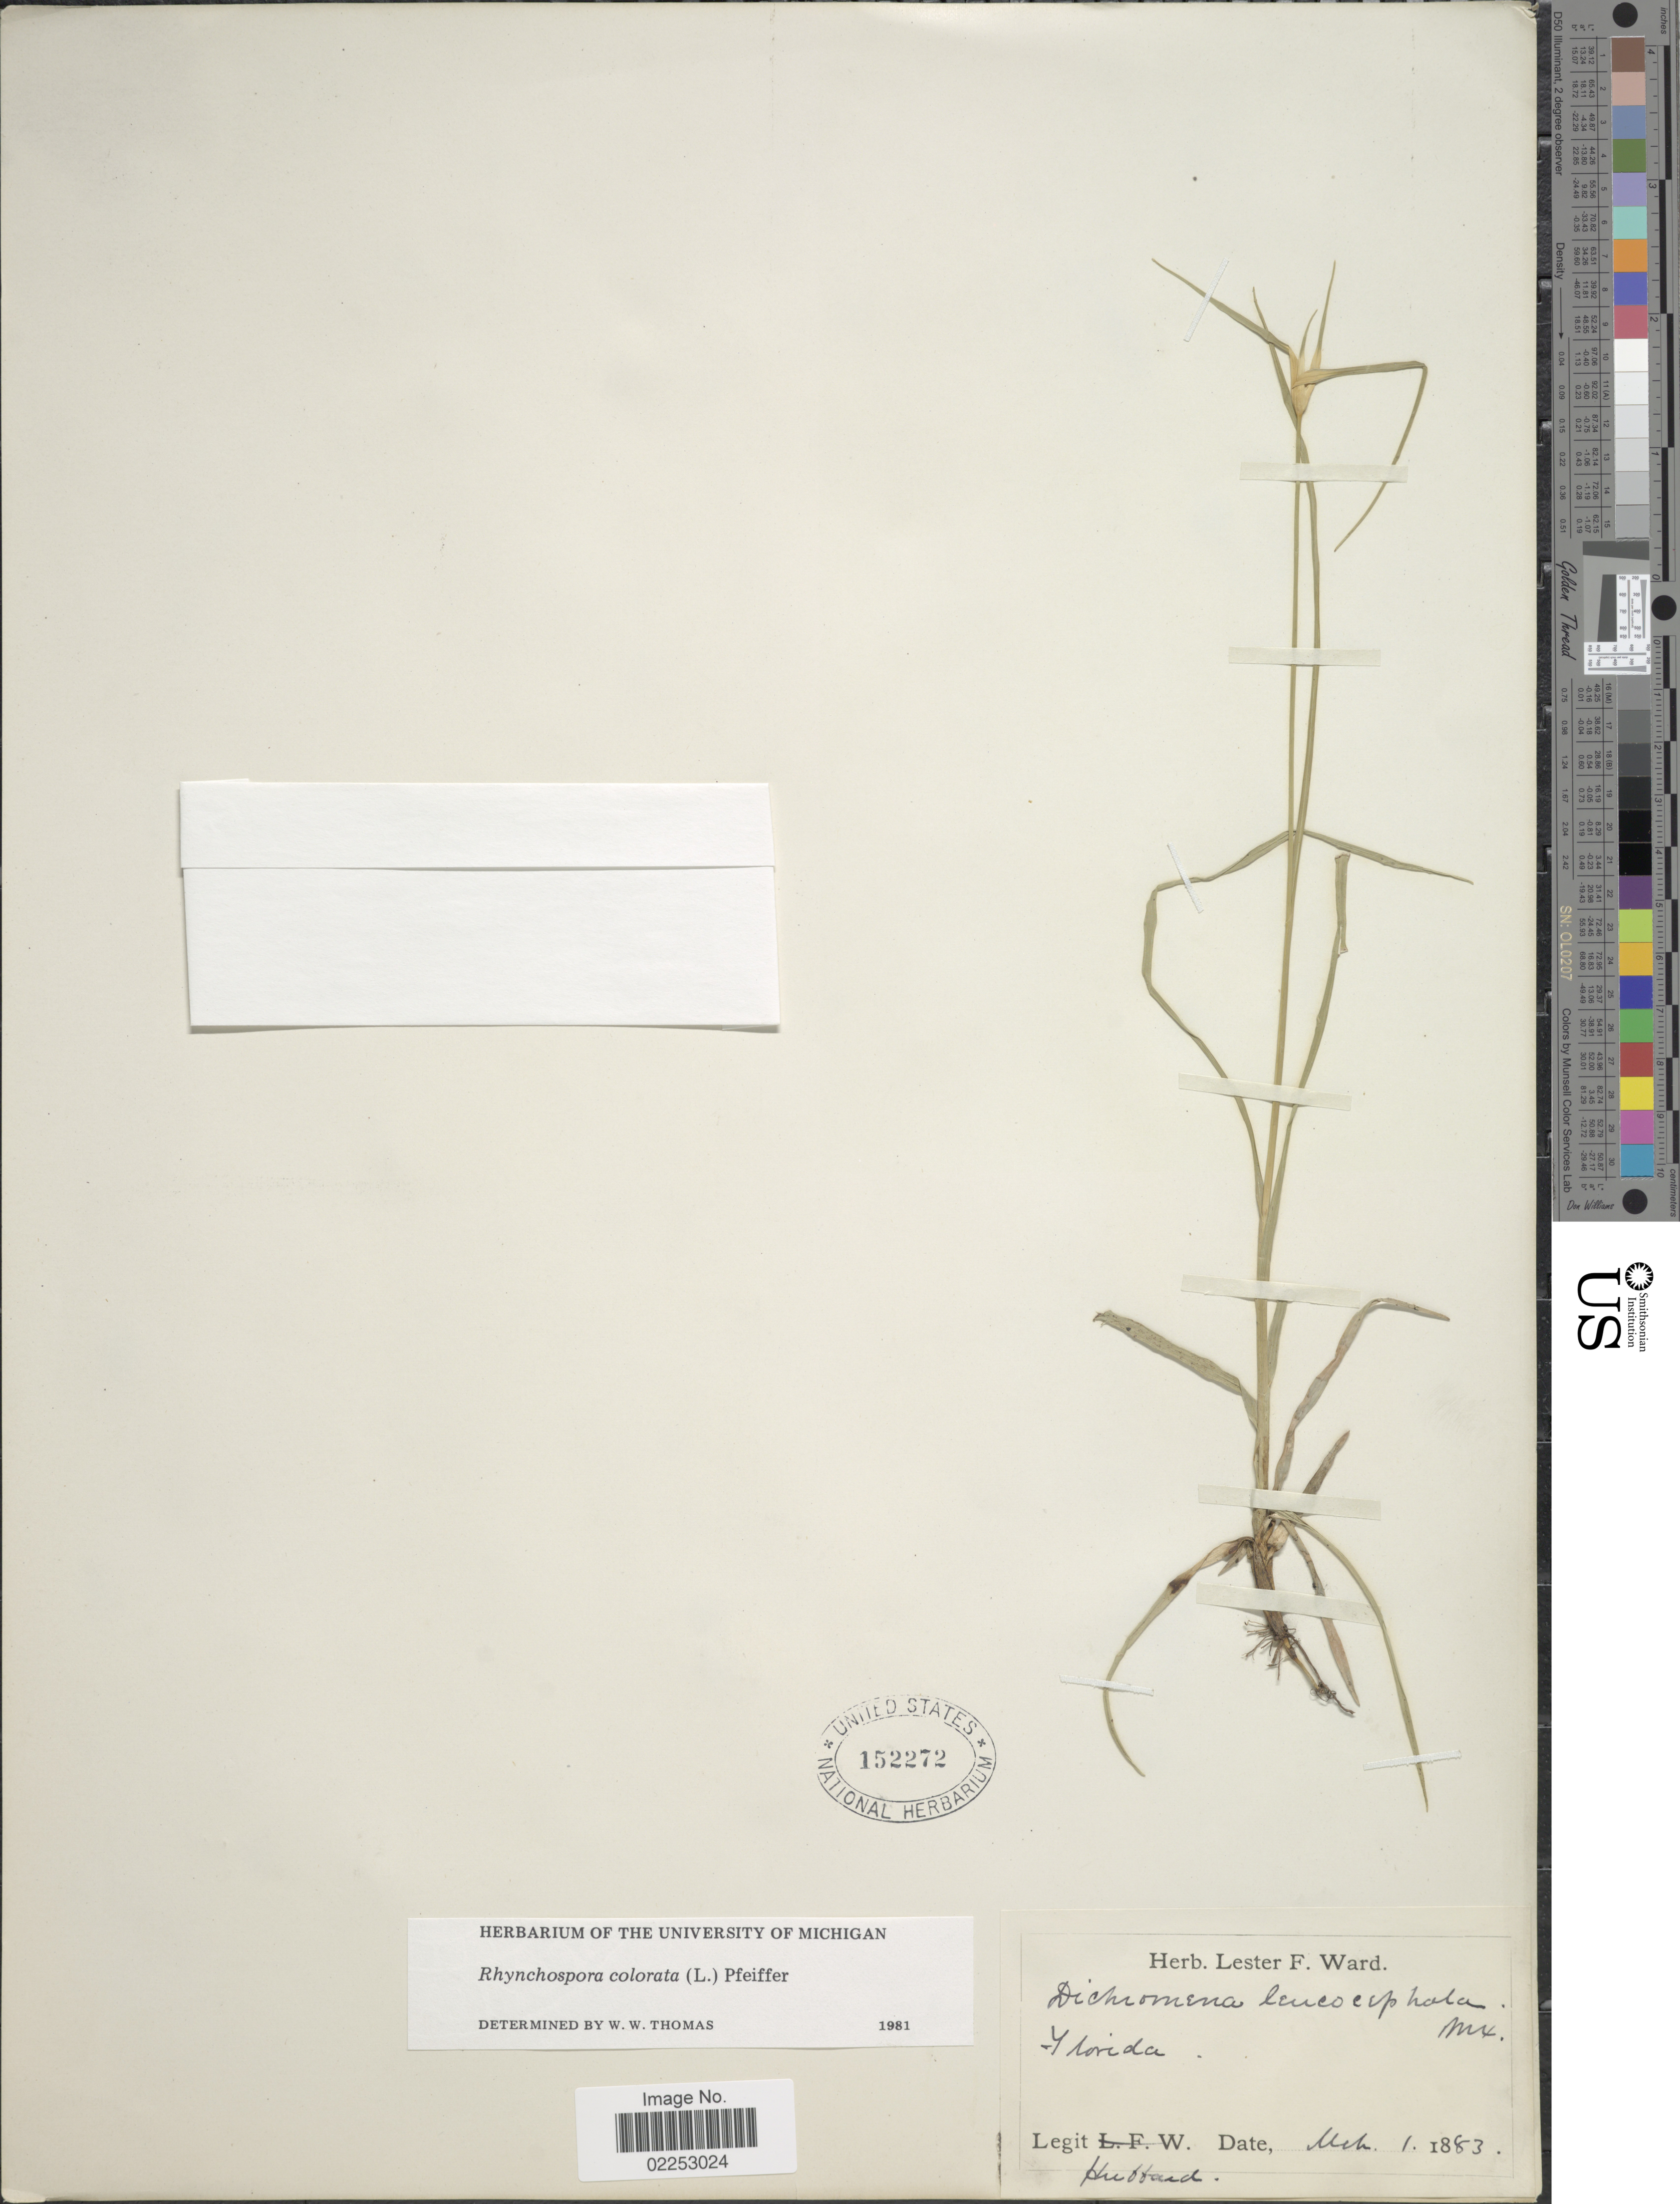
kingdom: Plantae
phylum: Tracheophyta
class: Liliopsida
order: Poales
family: Cyperaceae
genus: Rhynchospora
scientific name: Rhynchospora colorata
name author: (L.) H. Pfeiff.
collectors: Hubbard, --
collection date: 1883-03-01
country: United States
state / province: Florida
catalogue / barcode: US 152272